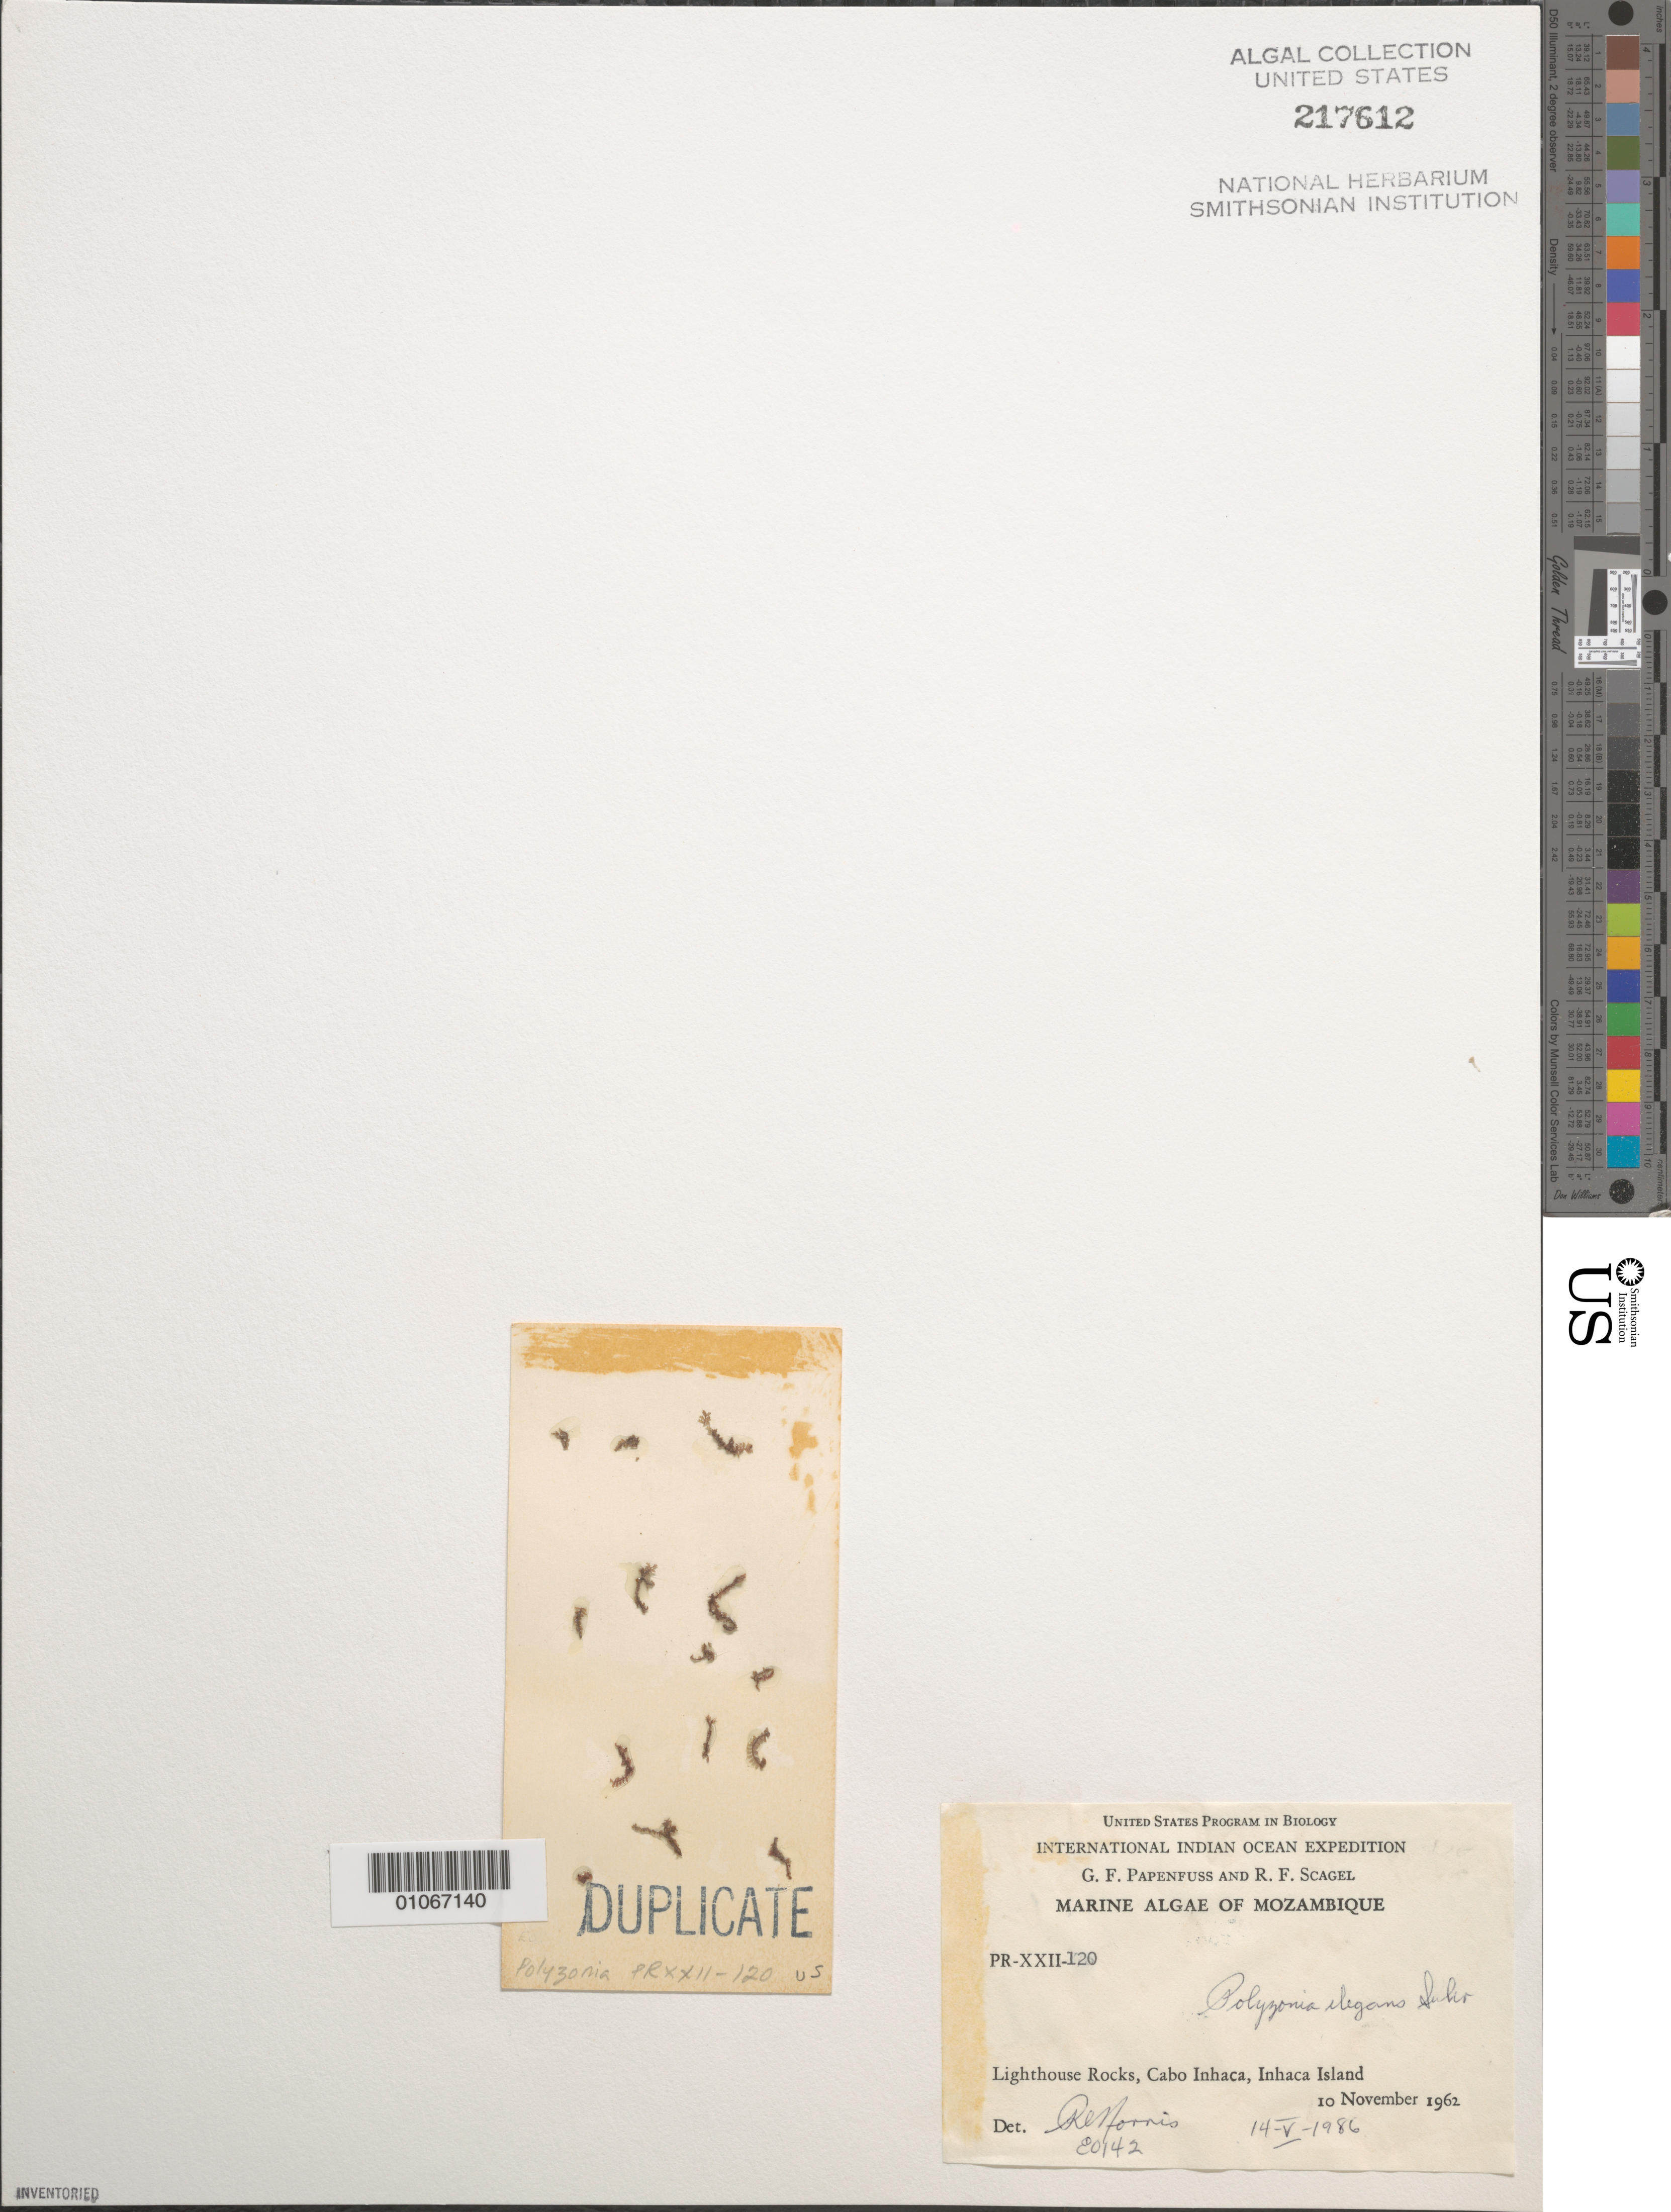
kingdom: Plantae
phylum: Rhodophyta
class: Florideophyceae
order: Ceramiales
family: Rhodomelaceae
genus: Polyzonia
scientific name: Polyzonia elegans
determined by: Norris, R. E.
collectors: G. Papenfuss & R. F. Scagel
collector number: PR-XXII-120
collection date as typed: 10 Nov 1962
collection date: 1962-11-10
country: Mozambique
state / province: Maputo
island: Inhaca Island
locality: Lighthouse Rocks, Cabo Inhaca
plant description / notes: International Indian Ocean Expedition, 1962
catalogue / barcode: US 217612